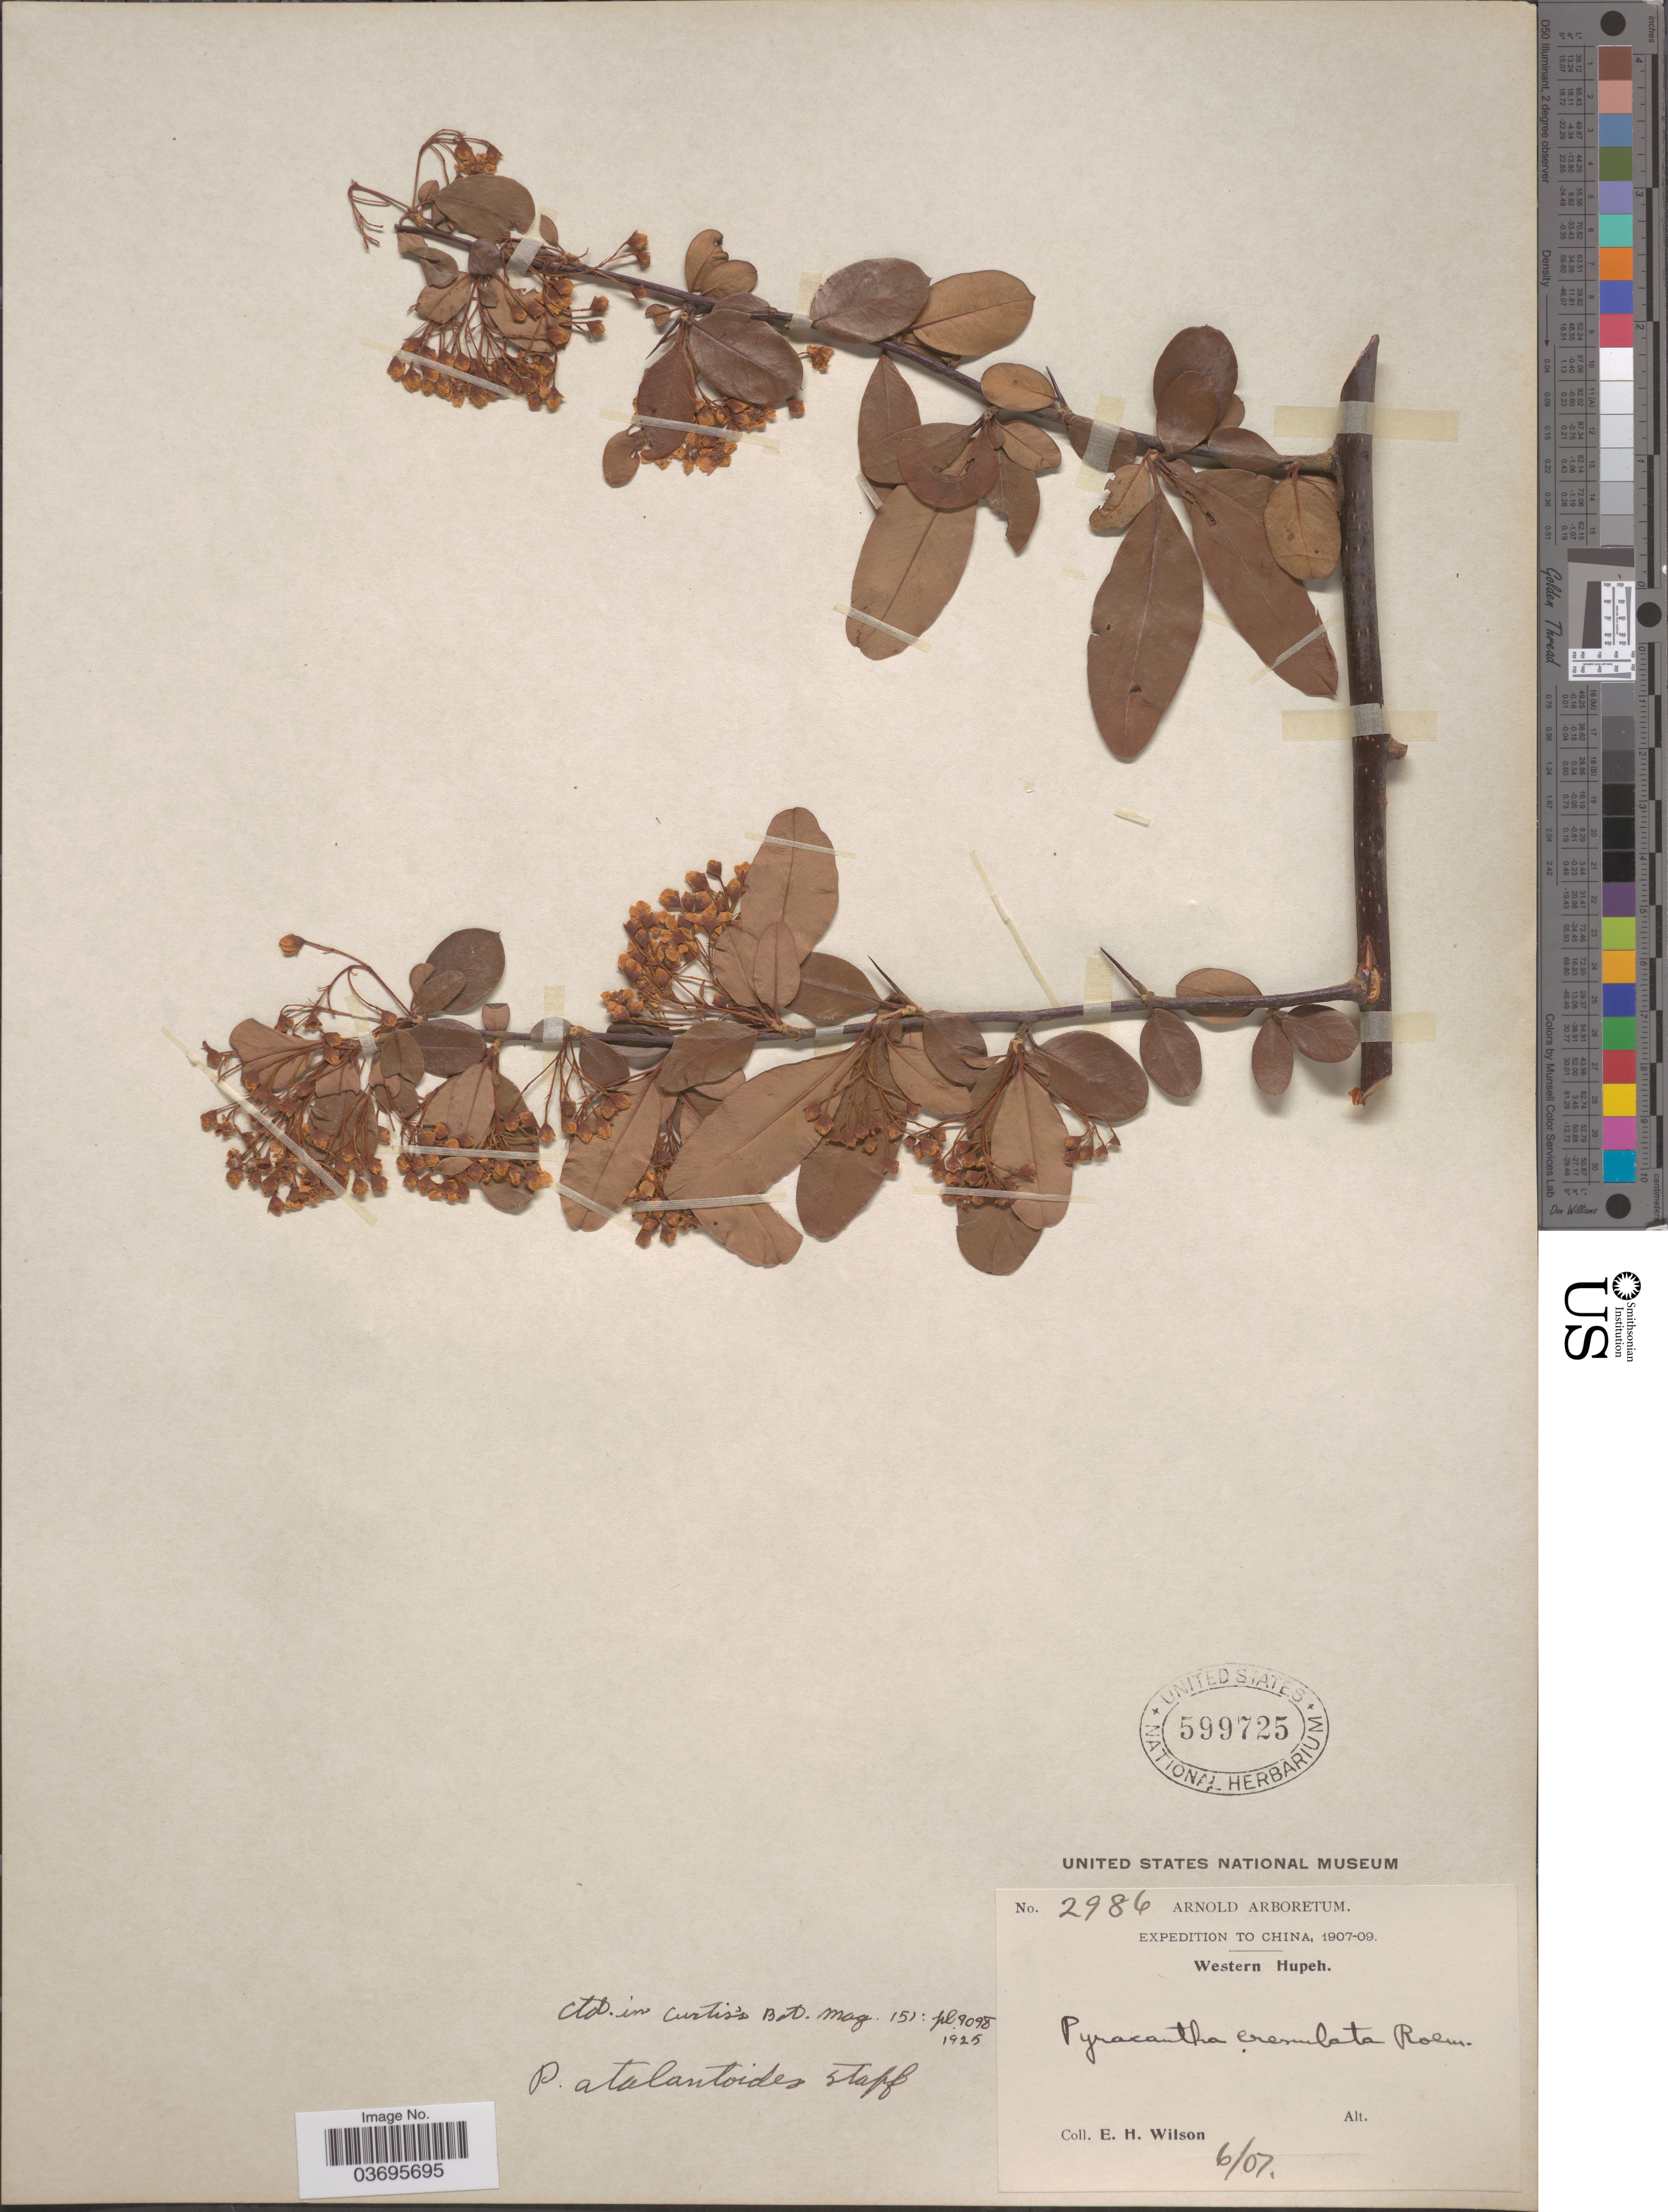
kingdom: Plantae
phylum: Tracheophyta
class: Magnoliopsida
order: Rosales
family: Rosaceae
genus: Pyracantha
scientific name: Pyracantha atalantioides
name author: (Hance) Stapf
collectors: E. Wilson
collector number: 2986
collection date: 1907-06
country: China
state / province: Hubei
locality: Western Hupeh.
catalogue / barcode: US 599725